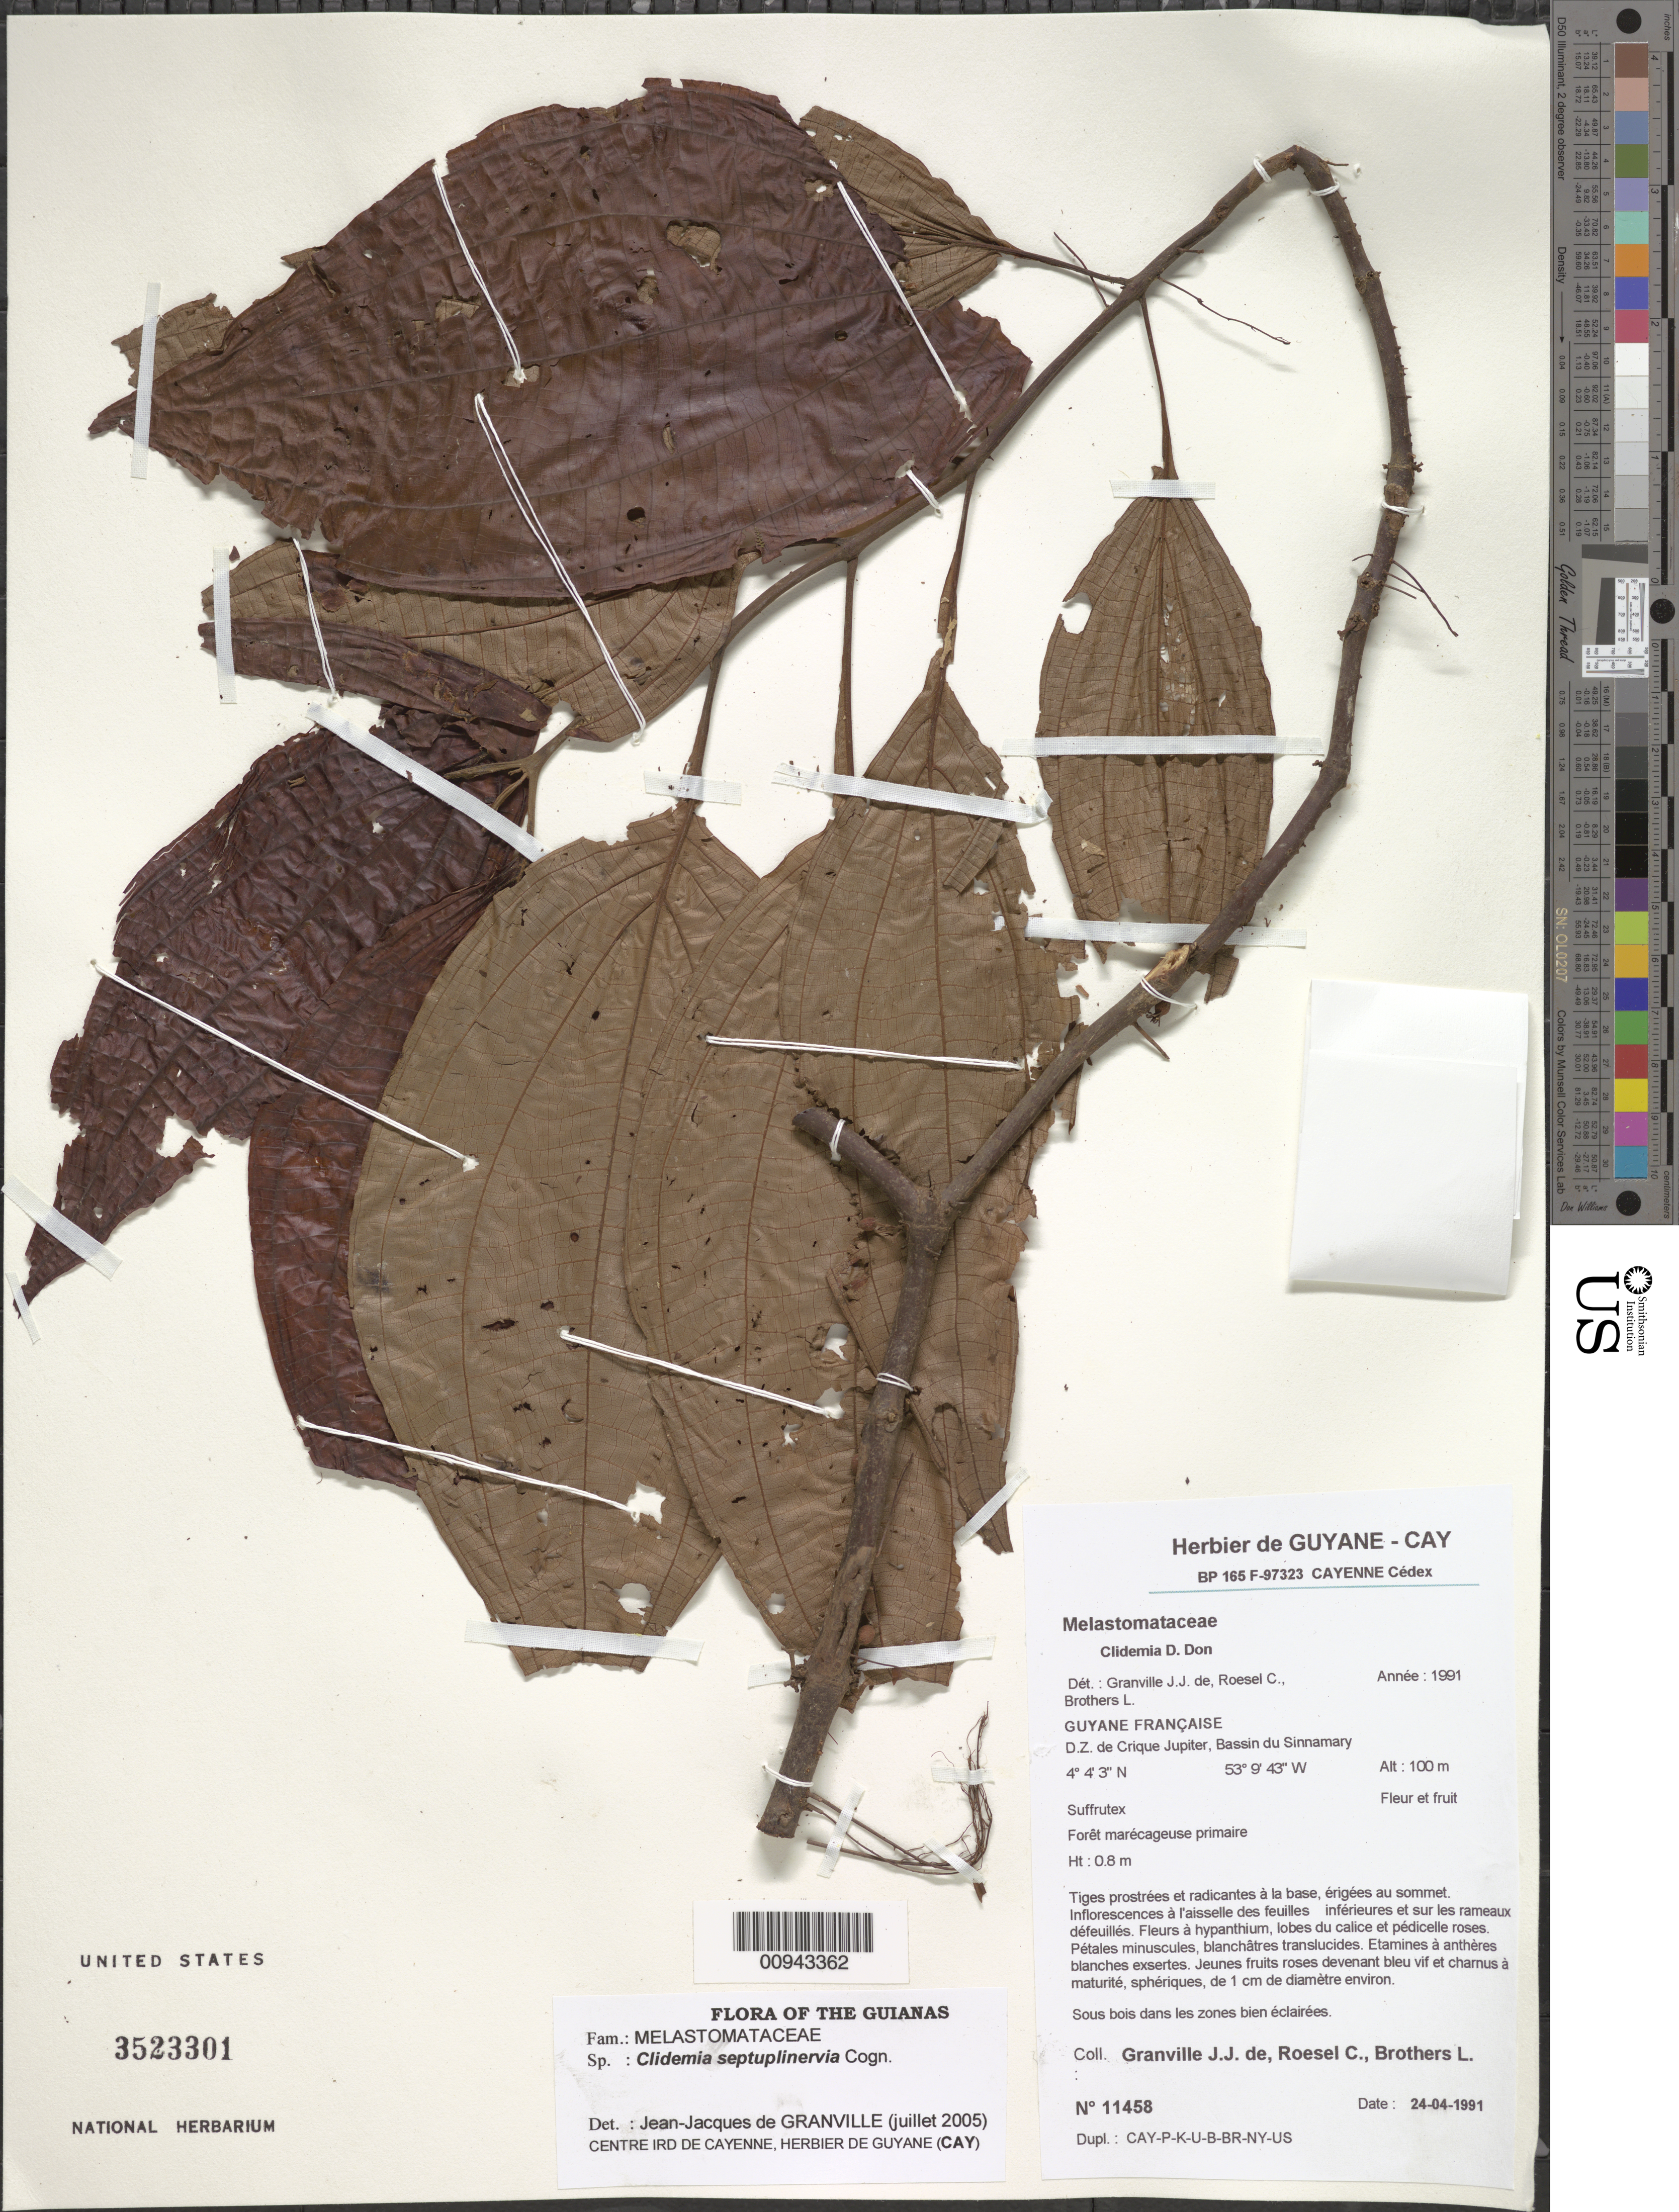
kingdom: Plantae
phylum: Tracheophyta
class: Magnoliopsida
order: Myrtales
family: Melastomataceae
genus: Clidemia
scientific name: Clidemia septuplinervia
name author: Cogn.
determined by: Granville, J. J. de, (CAY), Institut de Recherche pour le Developpement (IRD) (FRENCH GUIANA)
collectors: J.-J. de Granville, C. S. Roesel & L. Brothers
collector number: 11458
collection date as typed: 24-Apr-91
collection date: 1991-04-24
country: French Guiana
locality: D.Z. de Crique Jupiter, Bassin du Sinnamary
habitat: Foret marecageuse primaire. Sous bois dans le zones bien eclairees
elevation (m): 100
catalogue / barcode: US 3523301